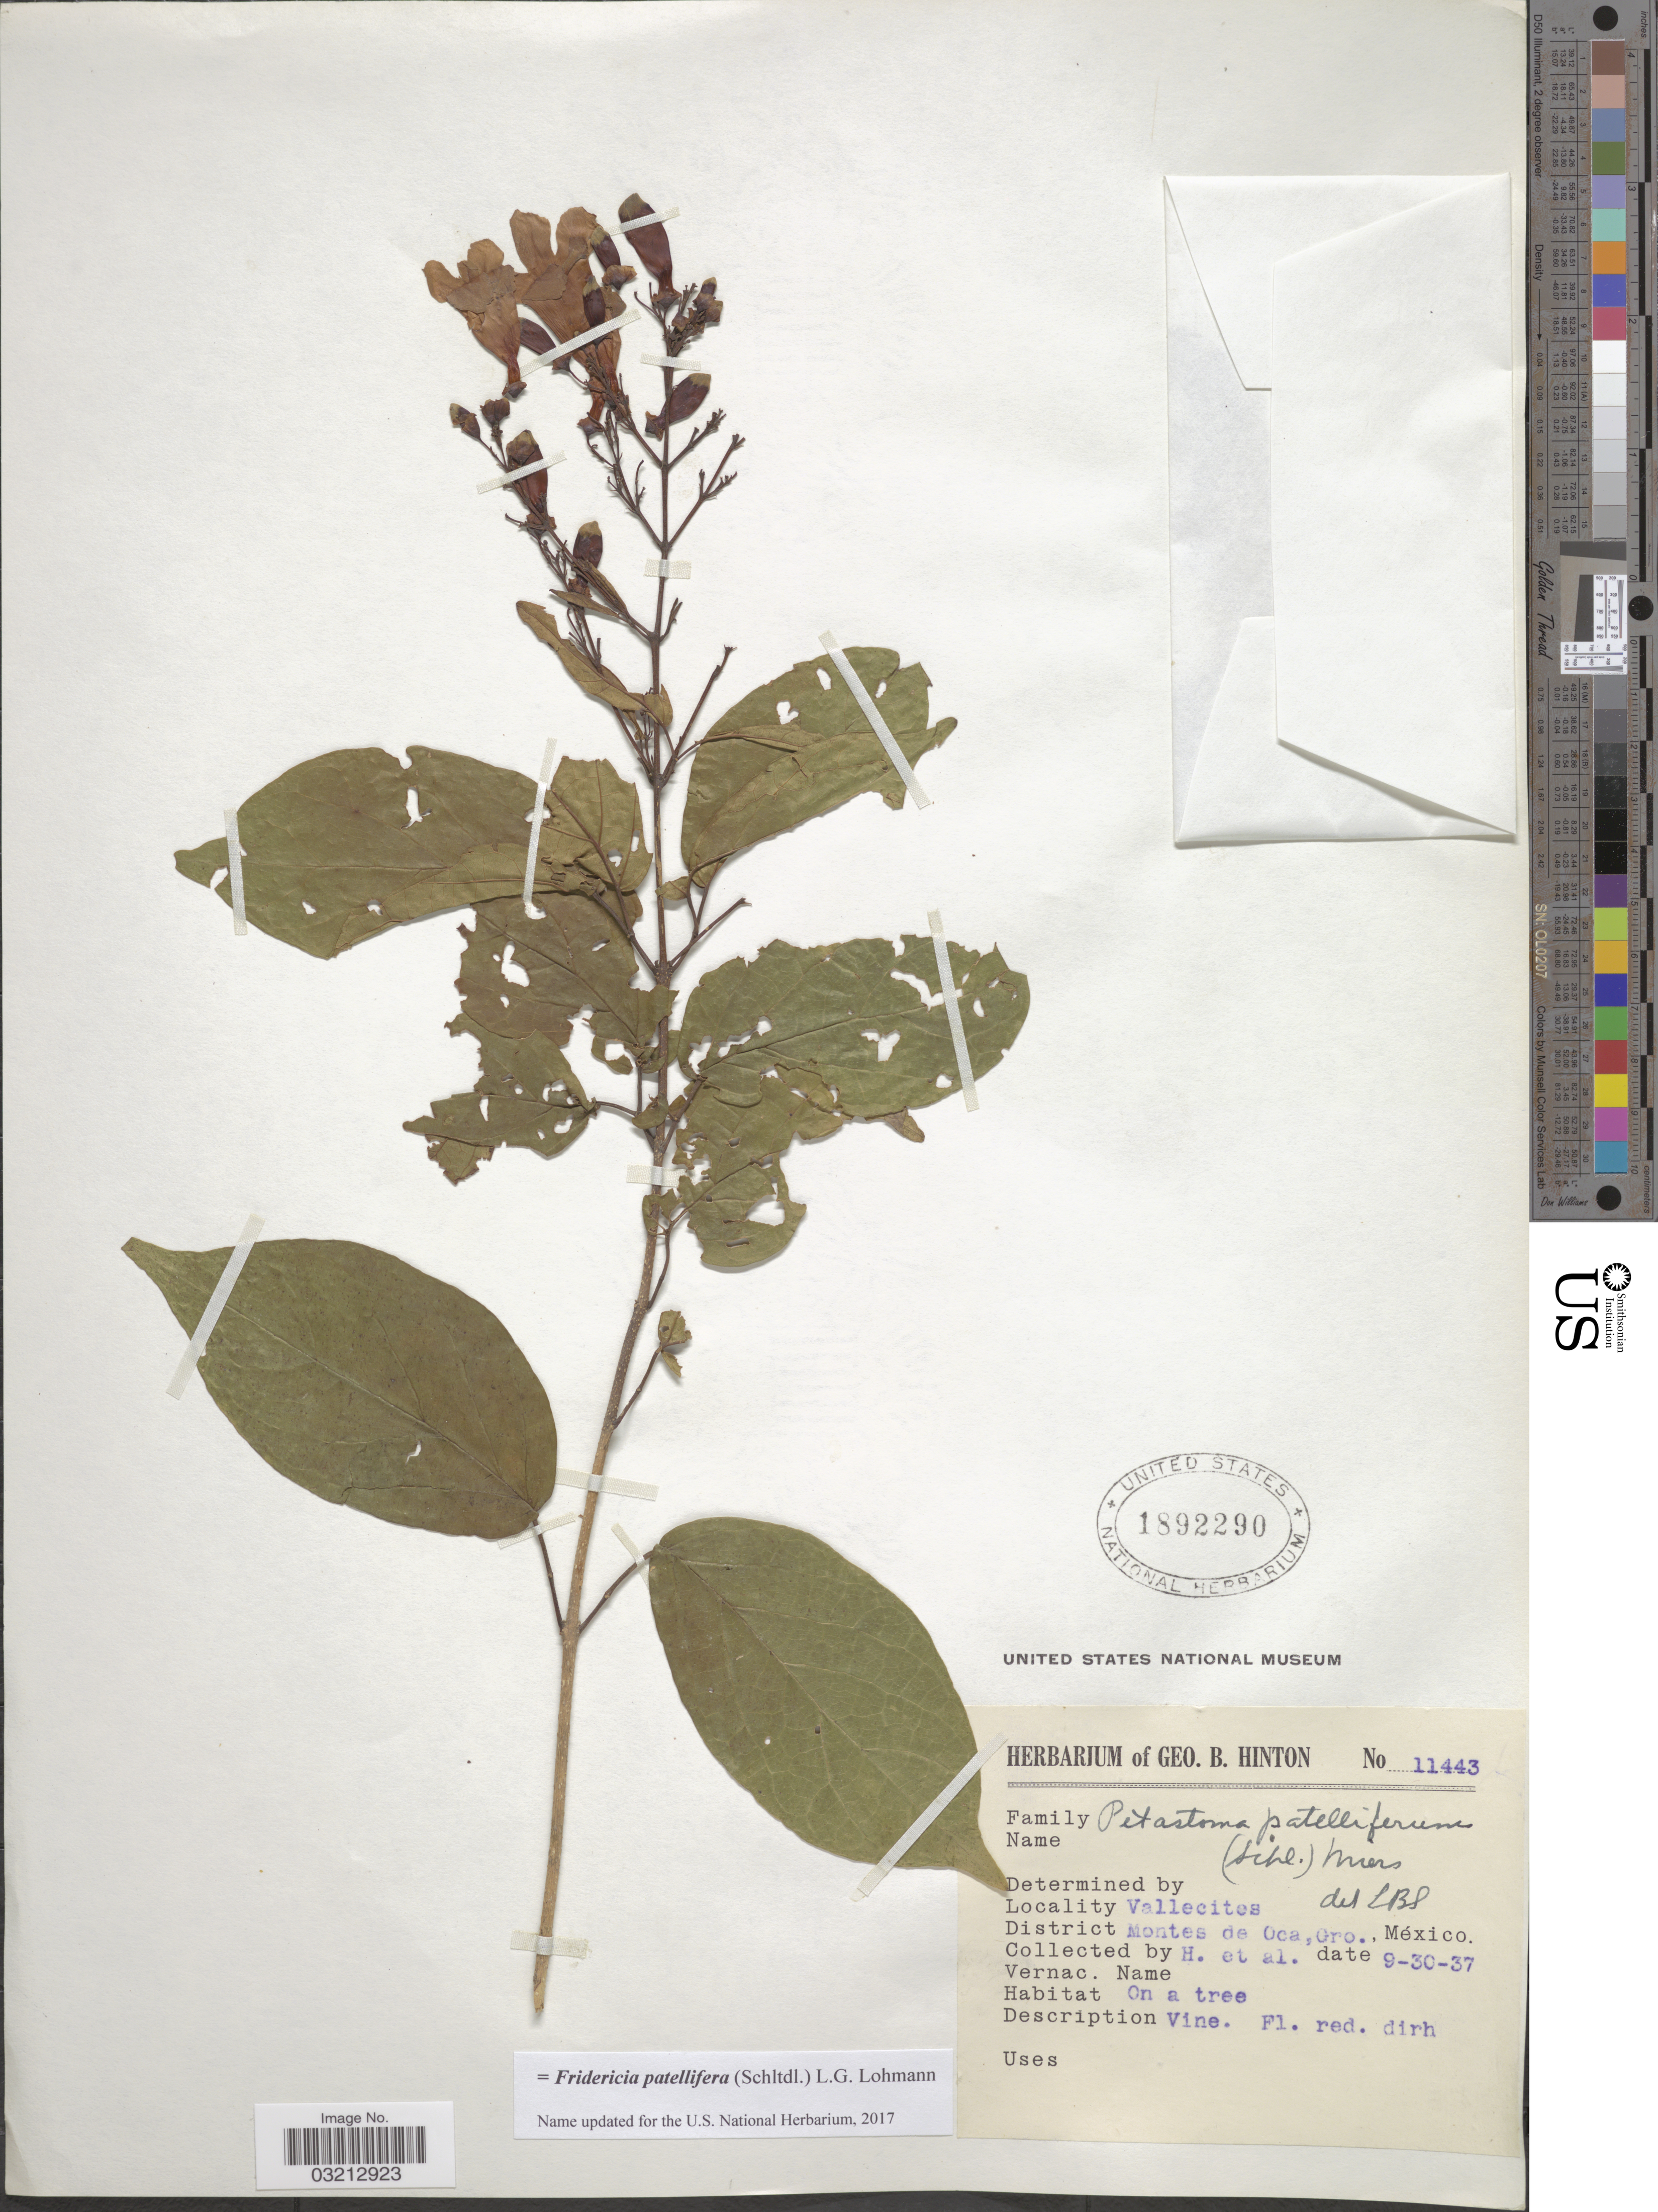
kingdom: Plantae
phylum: Tracheophyta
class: Magnoliopsida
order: Lamiales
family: Bignoniaceae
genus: Fridericia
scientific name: Fridericia patellifera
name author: (Schltdl.) L.G. Lohmann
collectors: G. B. Hinton & et al.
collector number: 11443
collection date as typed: Transcribed d/m/y: 30/9/37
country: Mexico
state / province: Guerrero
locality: Vallecitos. District Montes de Oca, Gro.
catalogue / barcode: US 1892290